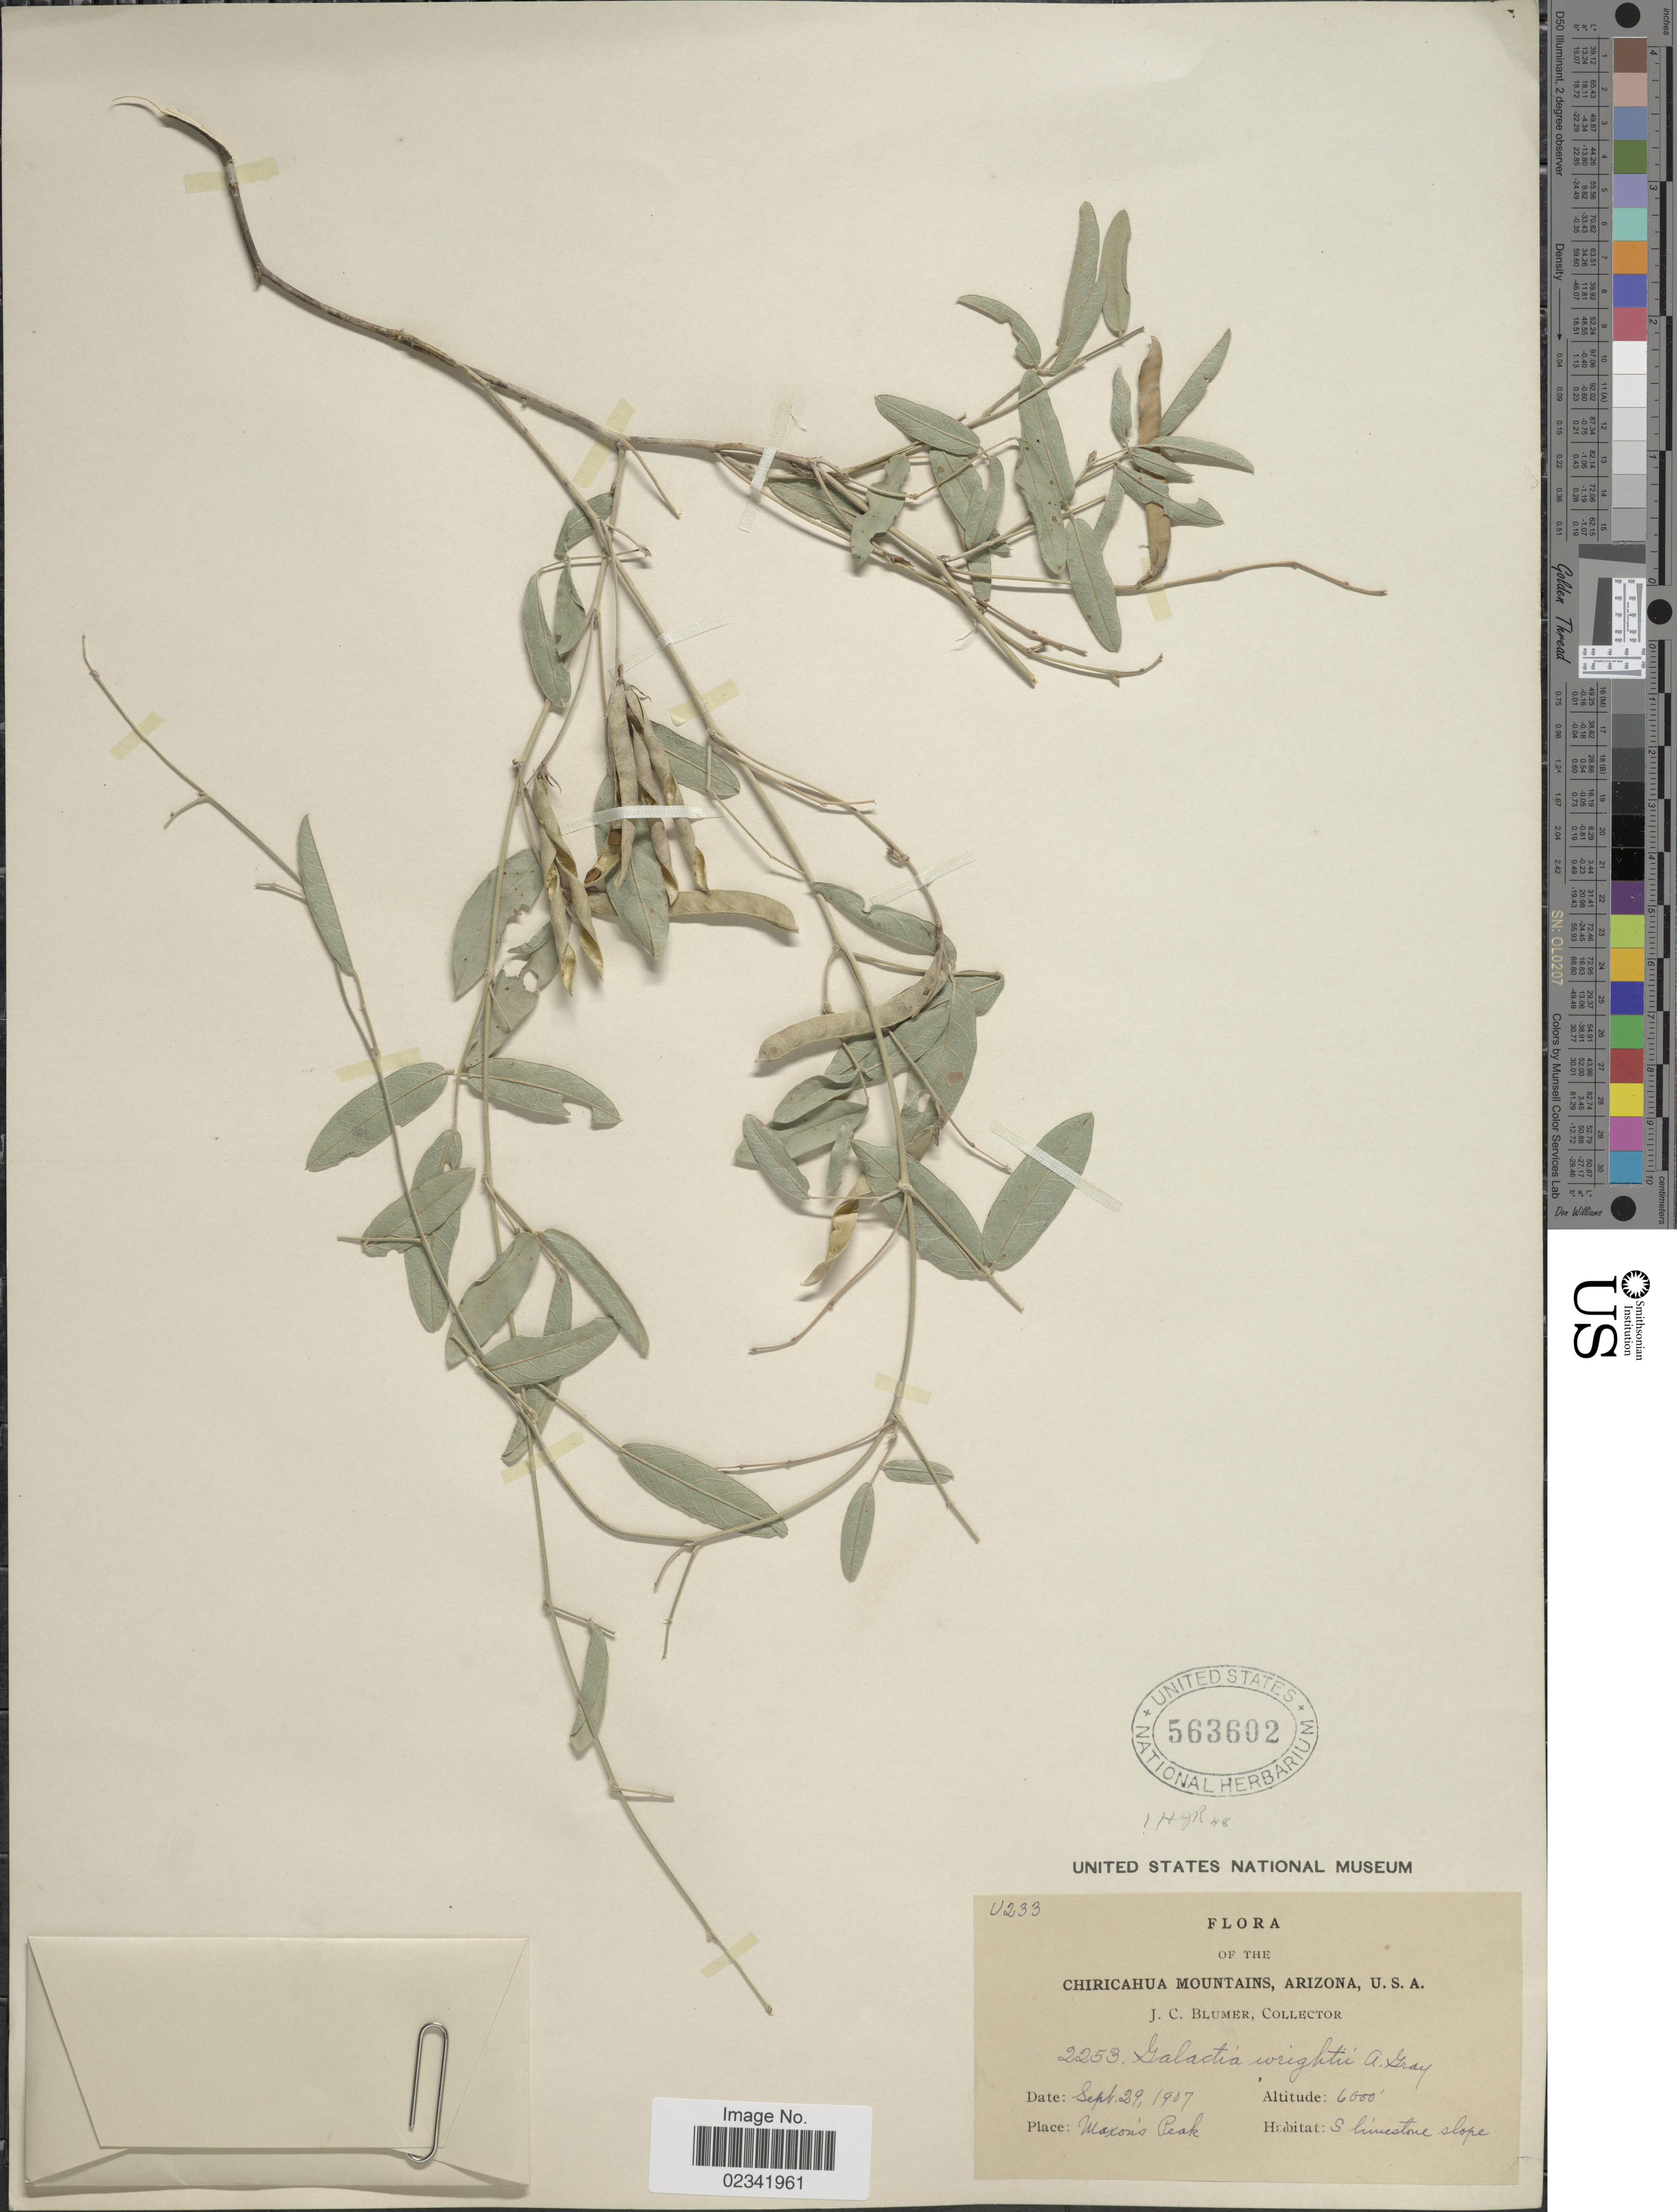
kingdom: Plantae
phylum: Tracheophyta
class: Magnoliopsida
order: Fabales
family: Fabaceae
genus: Galactia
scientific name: Galactia wrightii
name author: A. Gray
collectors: J. C. Blumer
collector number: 2253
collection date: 1907-09-29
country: United States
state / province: Arizona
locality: Chiricahua Mountains, Arizona, U.S.A., Maxon's Peak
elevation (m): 1829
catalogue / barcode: US 563602